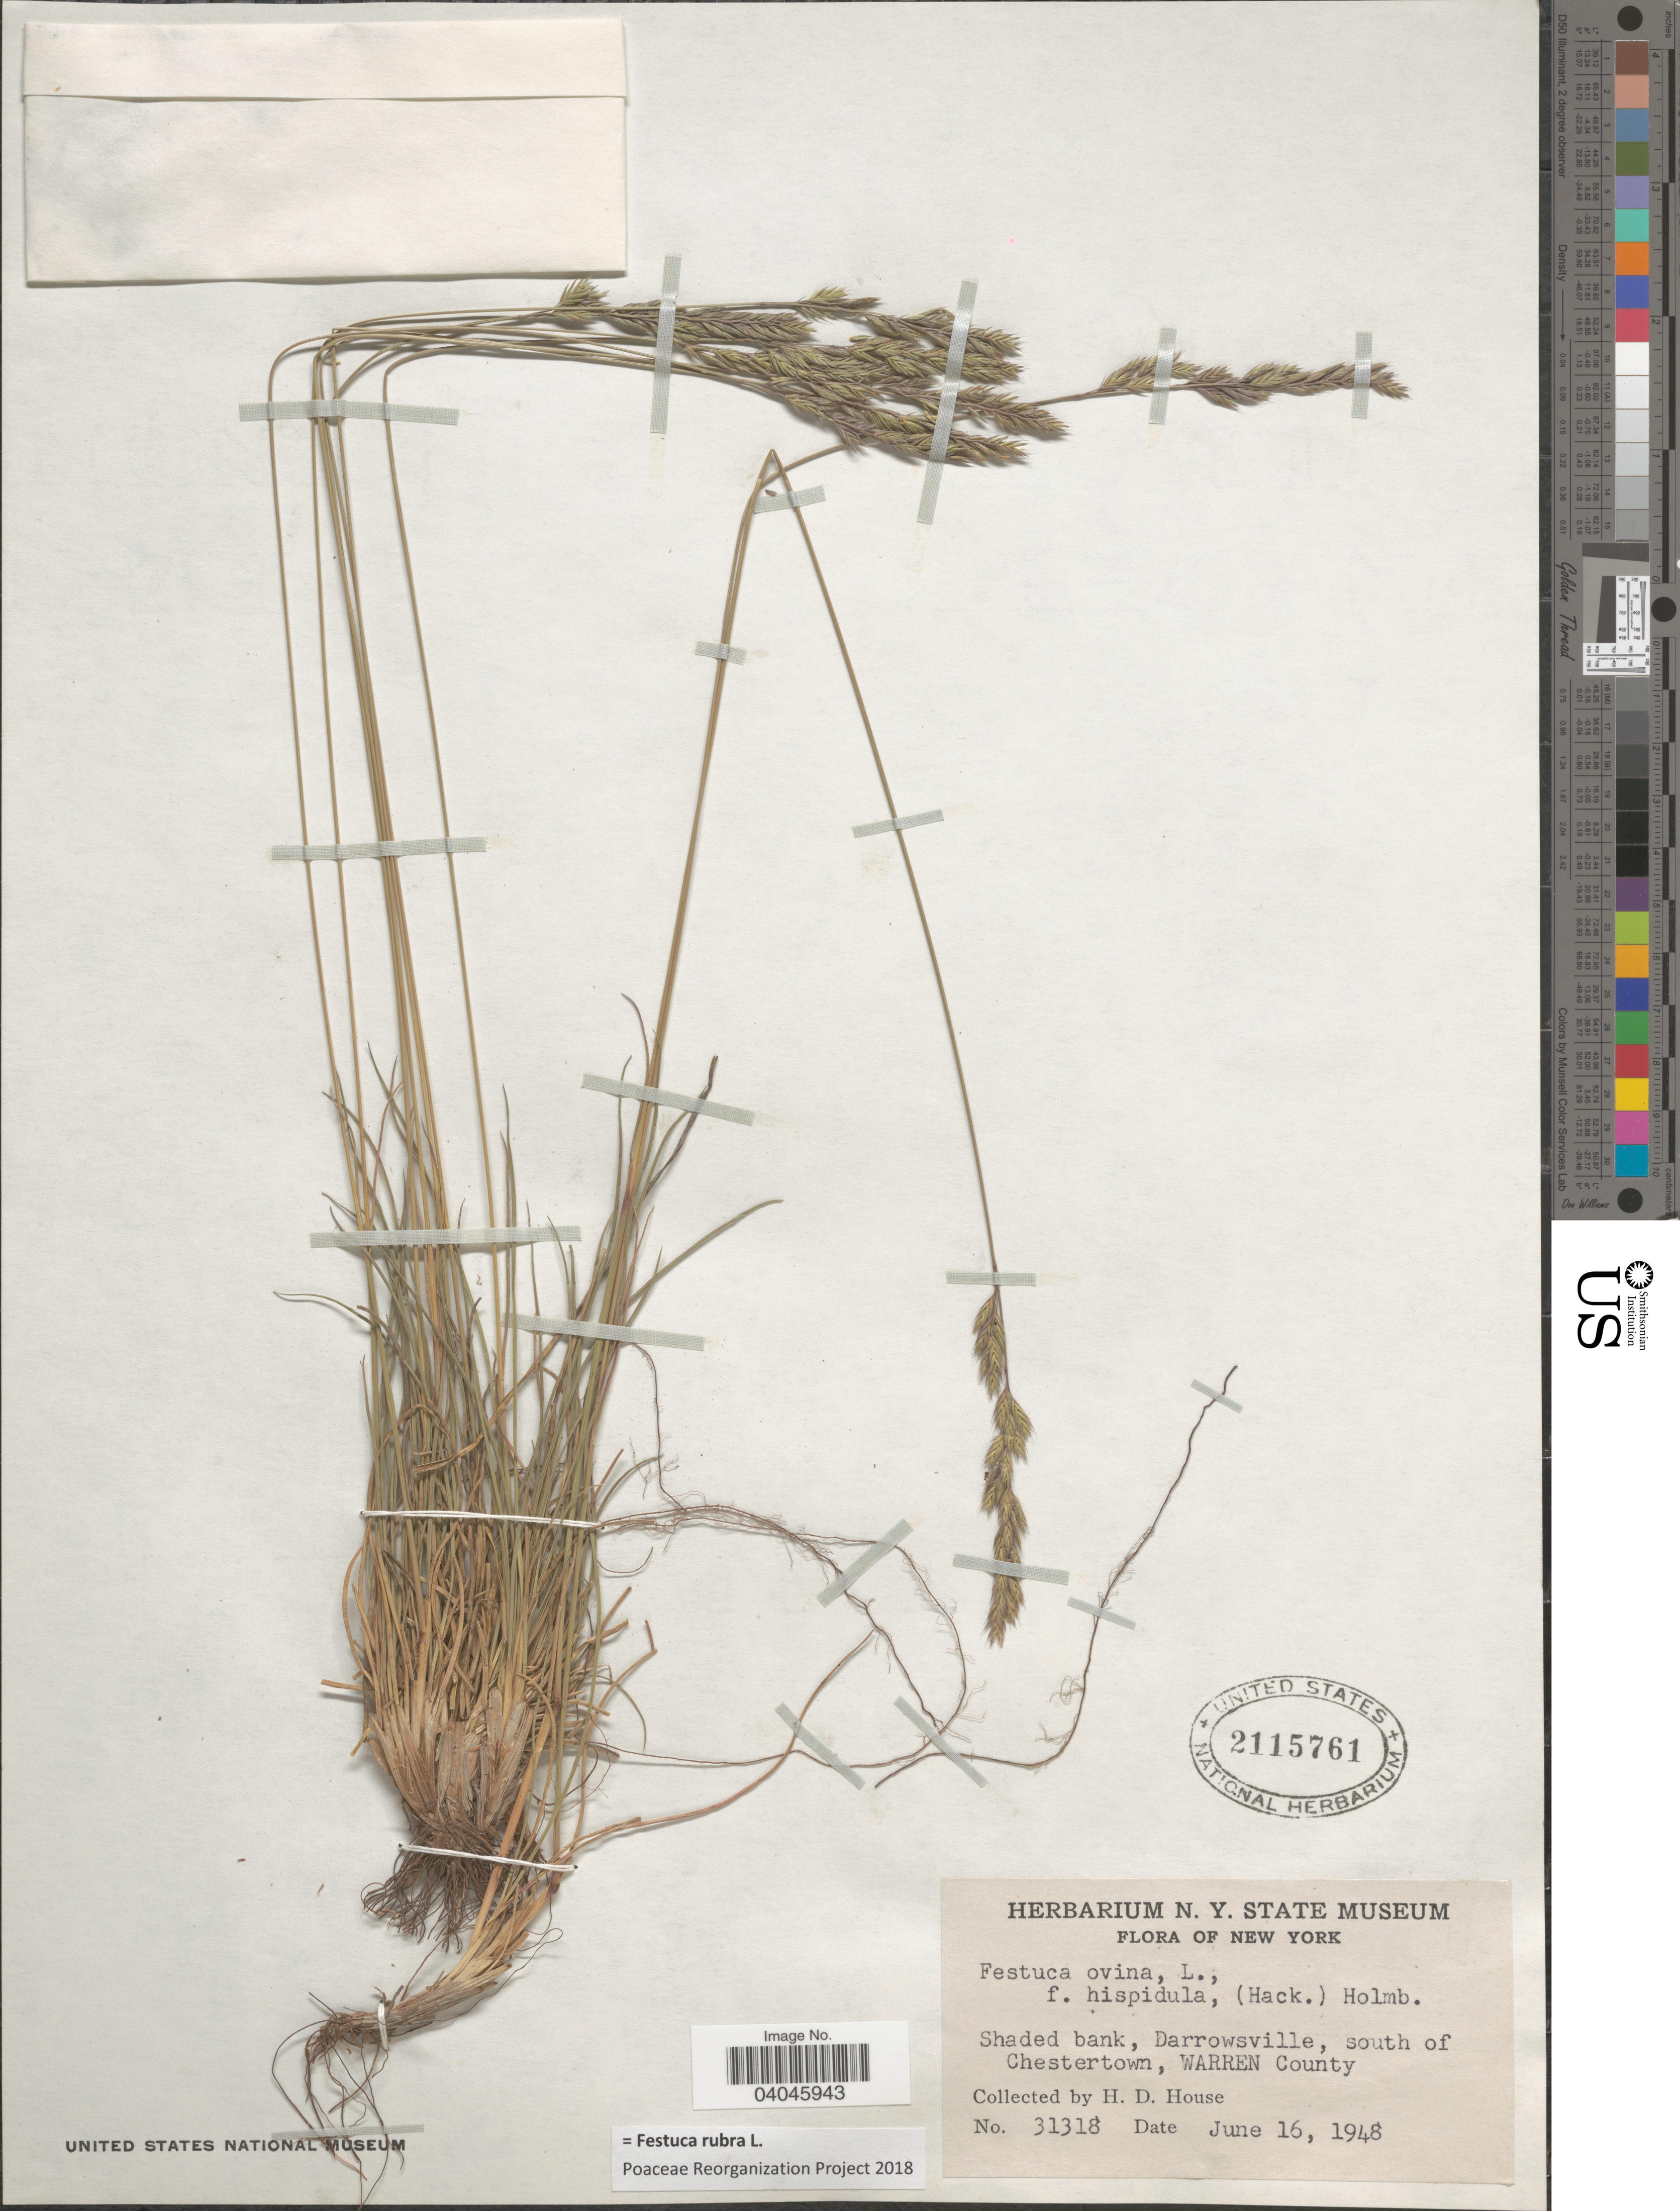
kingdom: Plantae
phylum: Tracheophyta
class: Liliopsida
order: Poales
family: Poaceae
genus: Festuca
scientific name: Festuca rubra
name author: L.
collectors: H. D. House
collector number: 31318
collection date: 1948-06-16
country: United States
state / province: New York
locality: Shaded bank, Darrowsville, south of Chestertown, Warren County.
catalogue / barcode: US 2115761